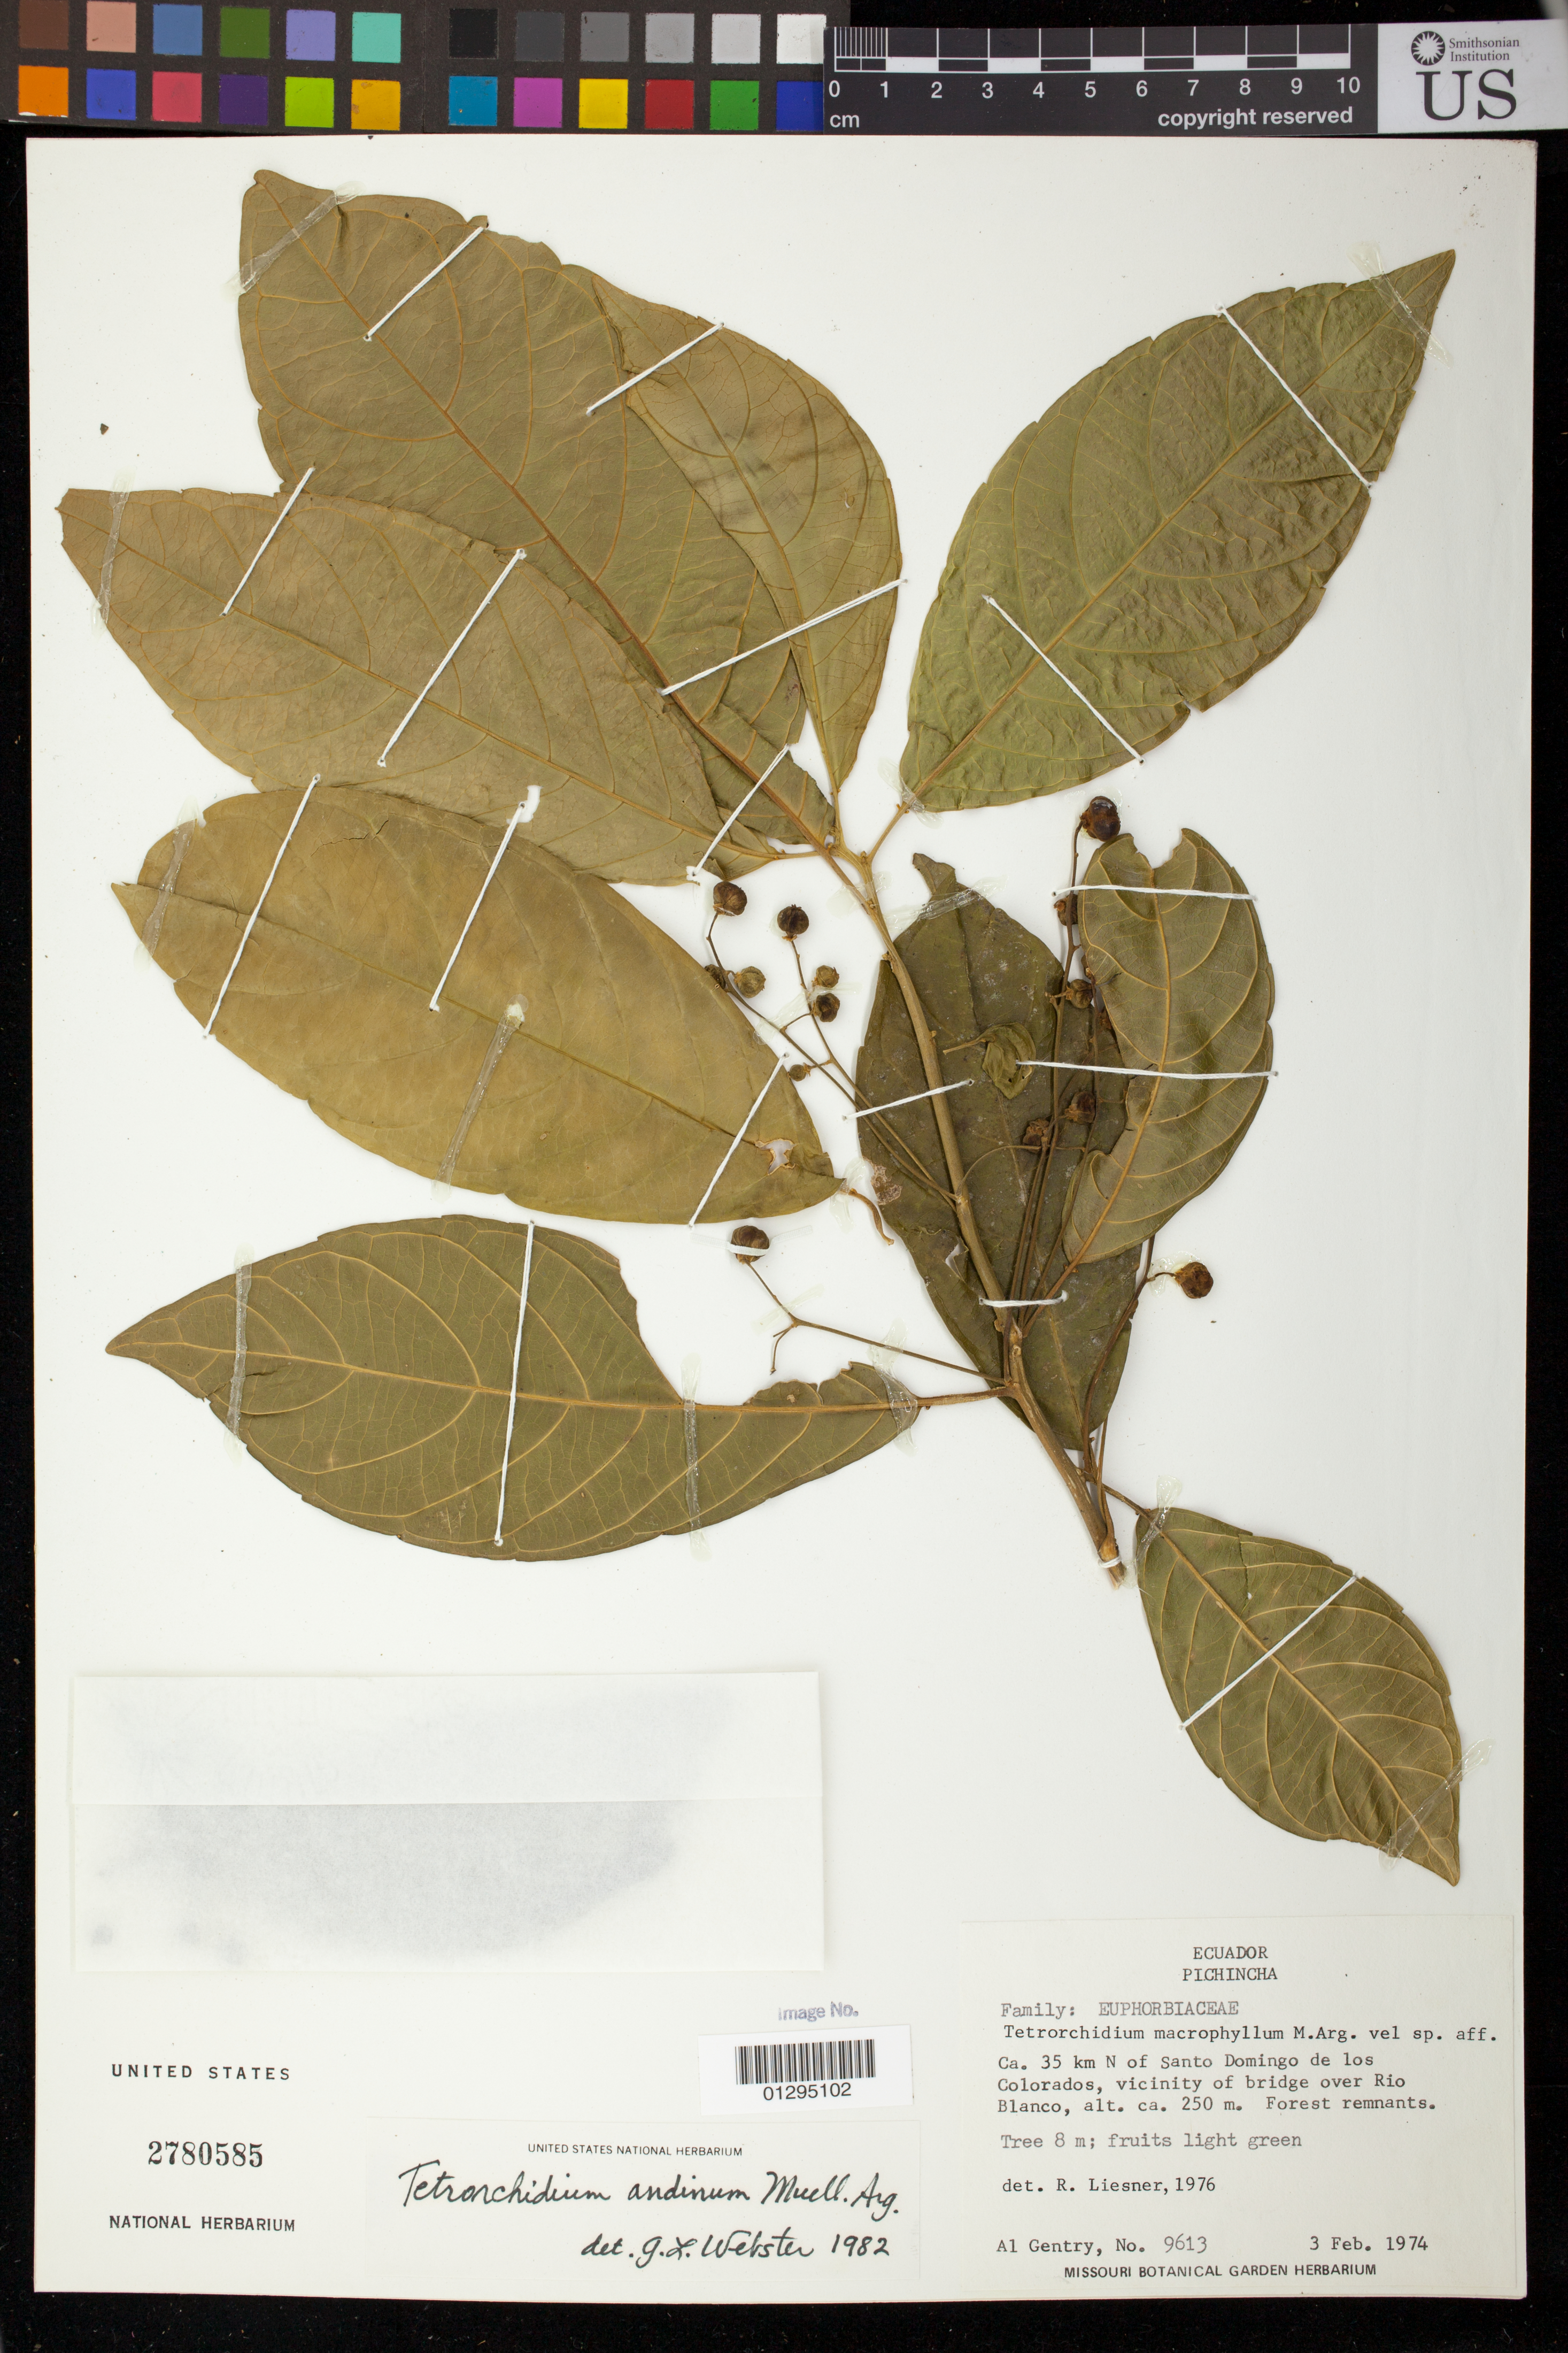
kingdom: Plantae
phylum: Tracheophyta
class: Magnoliopsida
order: Malpighiales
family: Euphorbiaceae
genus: Tetrorchidium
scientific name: Tetrorchidium andinum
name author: Müll. Arg.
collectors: A. H. Gentry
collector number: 9613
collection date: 1974-02-03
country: Ecuador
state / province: Pichincha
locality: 25 km N of Santo Domingo de los Colorados. vicinity of bridge over Rio Blanco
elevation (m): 250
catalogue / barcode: US 2780585